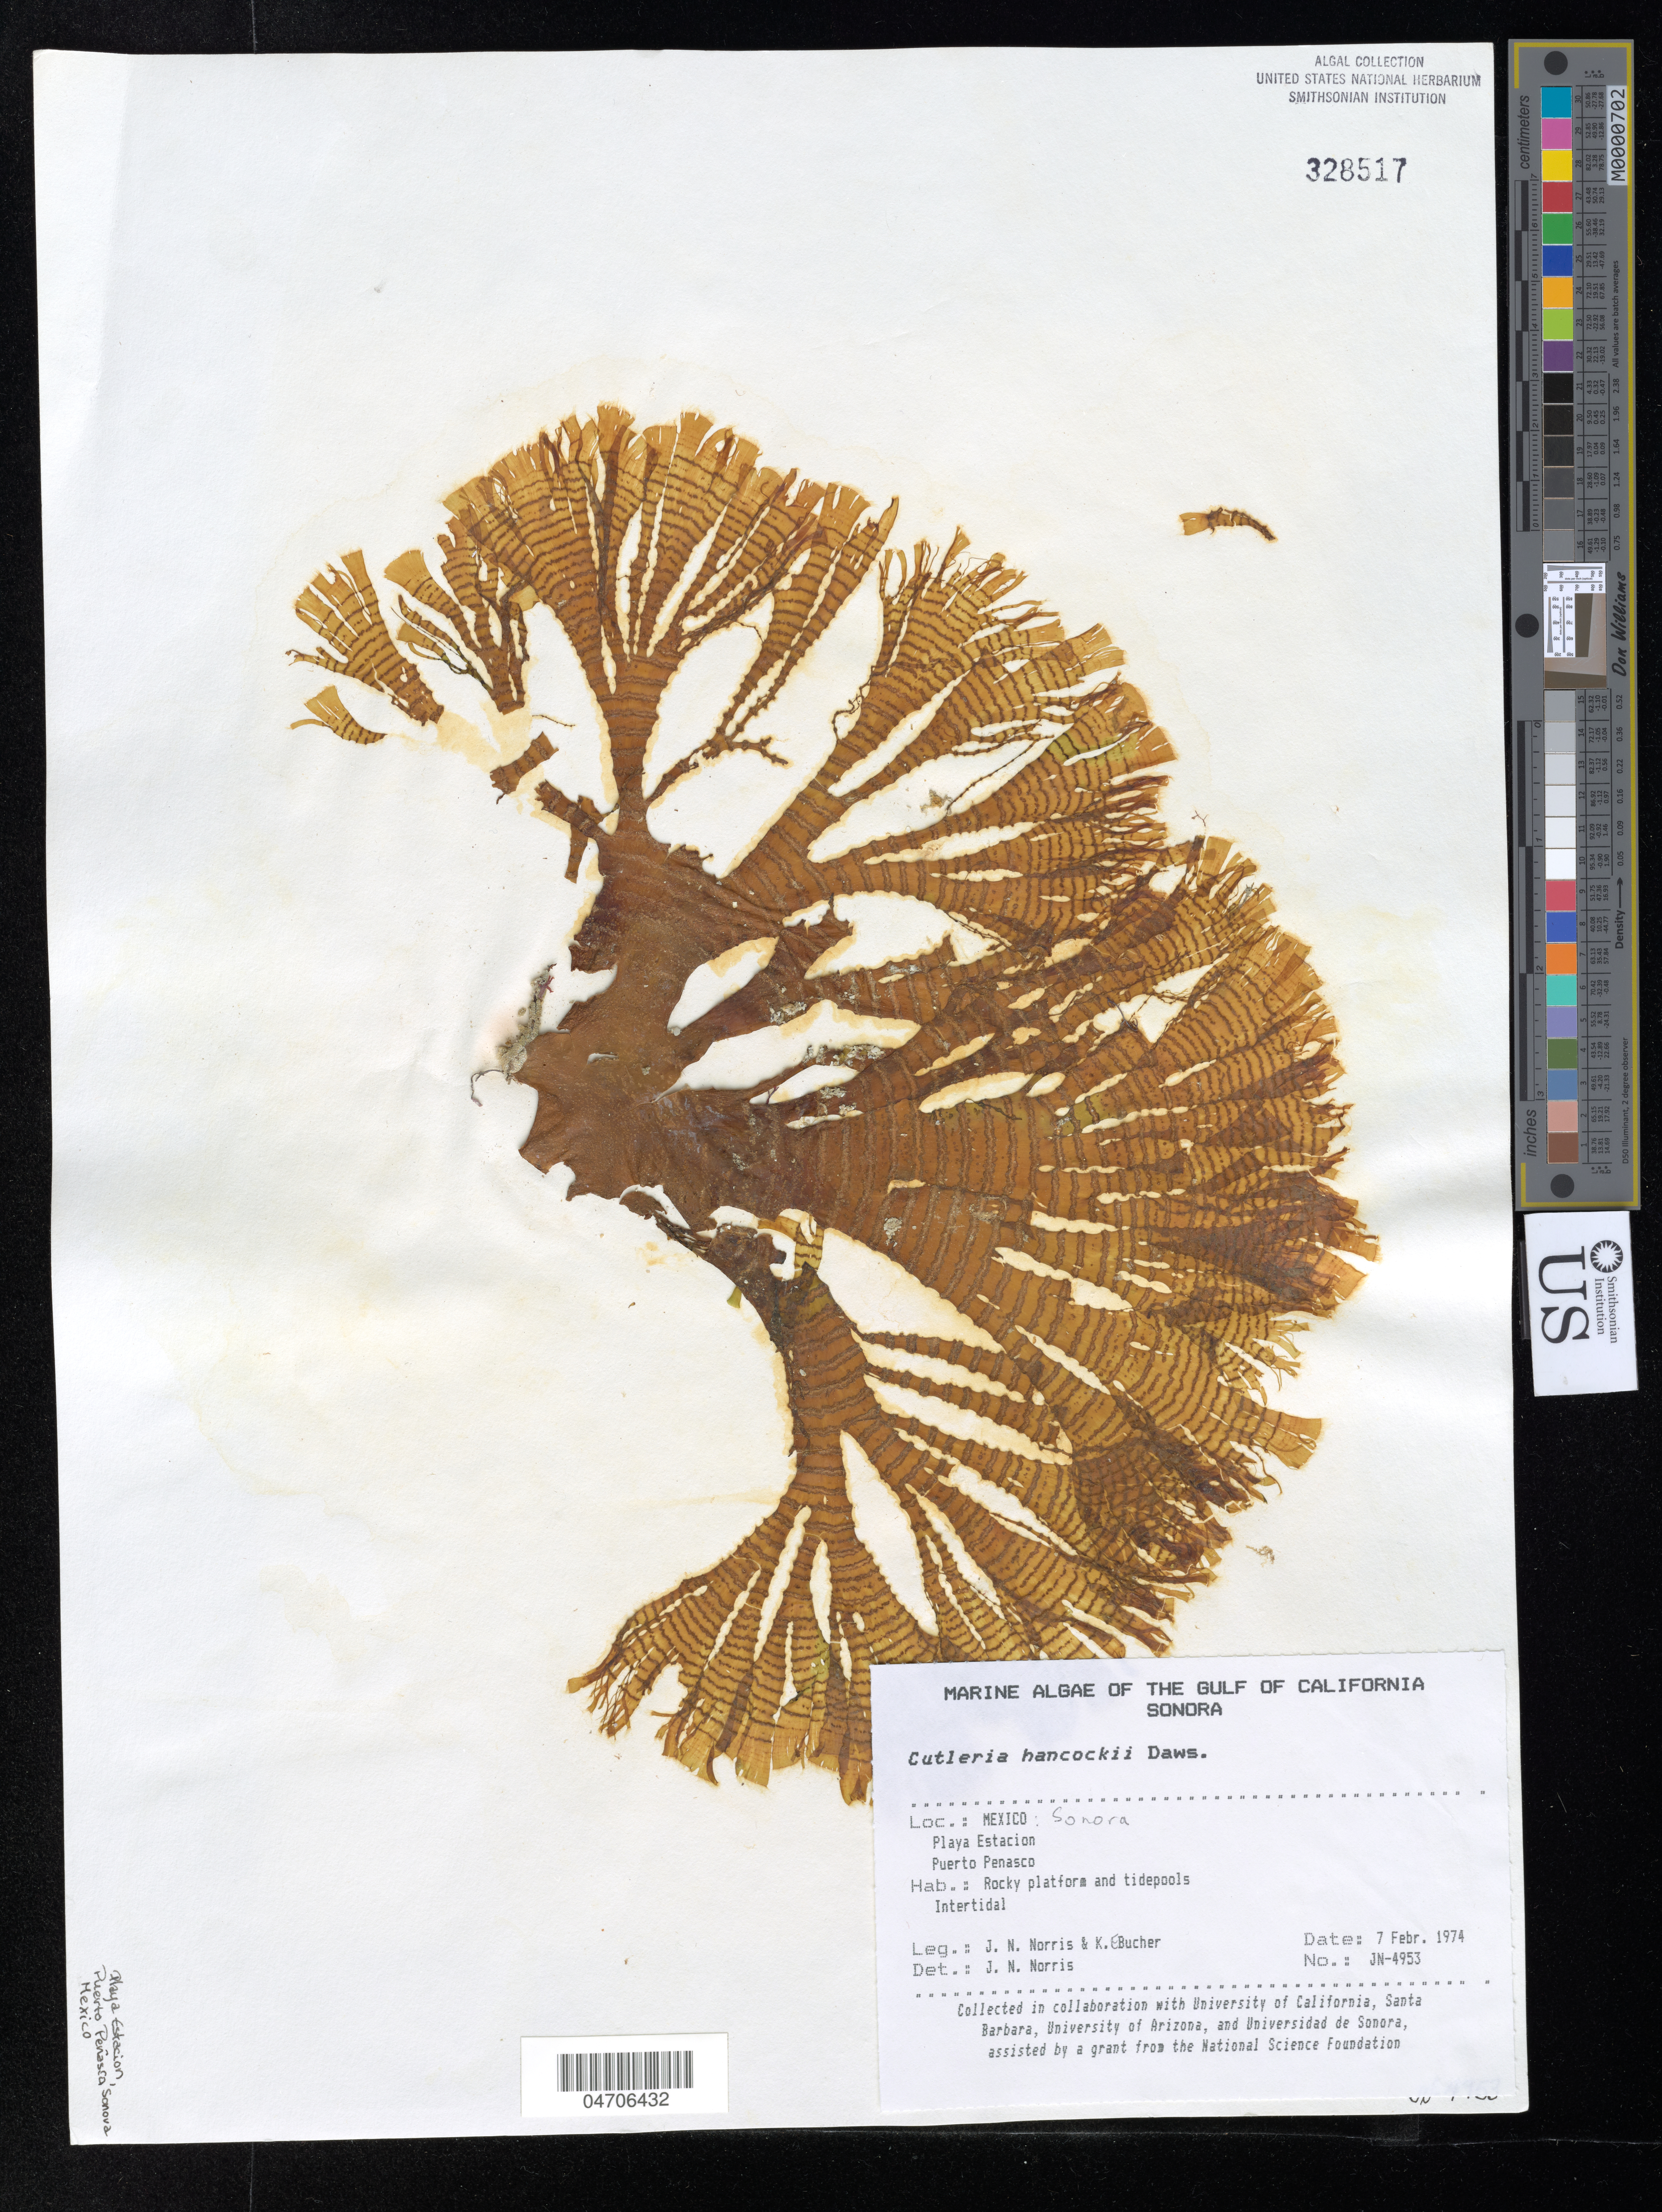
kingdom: Chromista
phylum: Ochrophyta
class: Phaeophyceae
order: Cutleriales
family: Cutleriaceae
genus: Cutleria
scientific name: Cutleria hancockii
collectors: J. Norris & K. E. Bucher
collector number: JN-4953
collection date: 1974-02-07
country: Mexico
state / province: Sonora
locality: The Gulf of California. Playa Estacion. Puerto Penasco.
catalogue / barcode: US 328517